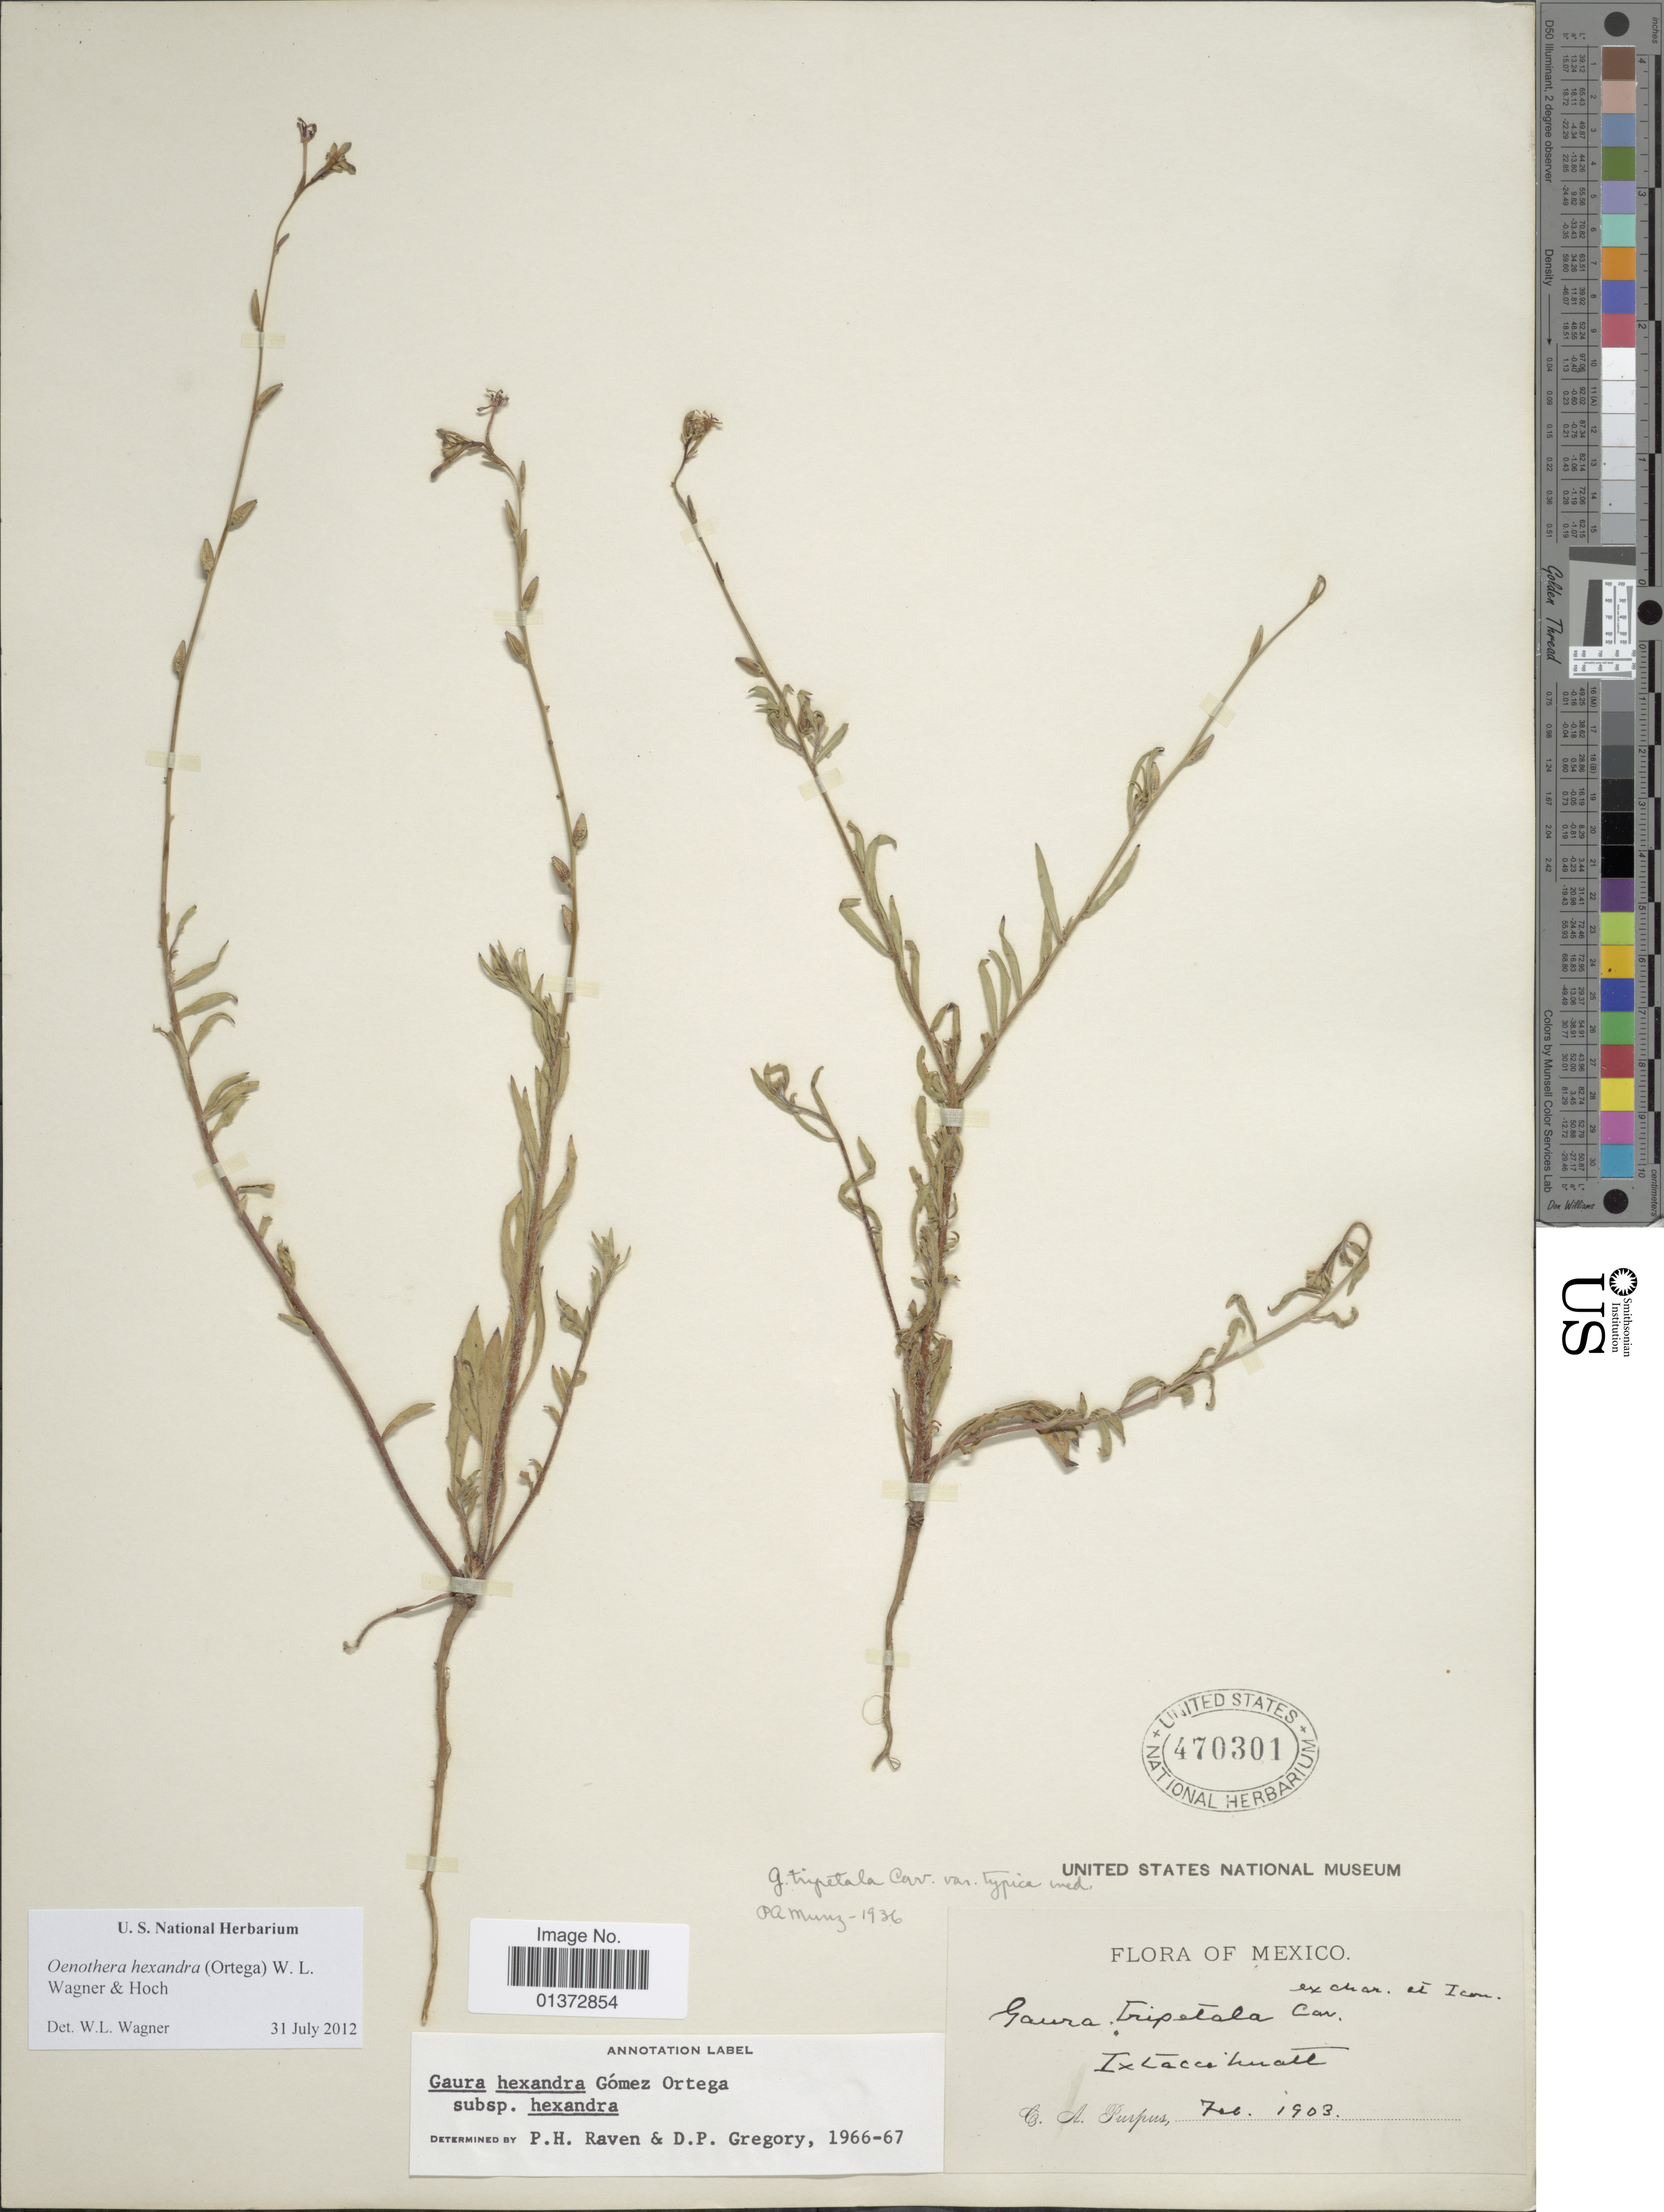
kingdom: Plantae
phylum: Tracheophyta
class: Magnoliopsida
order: Myrtales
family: Onagraceae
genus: Oenothera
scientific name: Oenothera hexandra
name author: (Ortega) W.L. Wagner & Hoch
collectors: C. A. Purpus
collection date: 1903-02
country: Mexico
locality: Iztaccihuatl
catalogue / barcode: US 470301